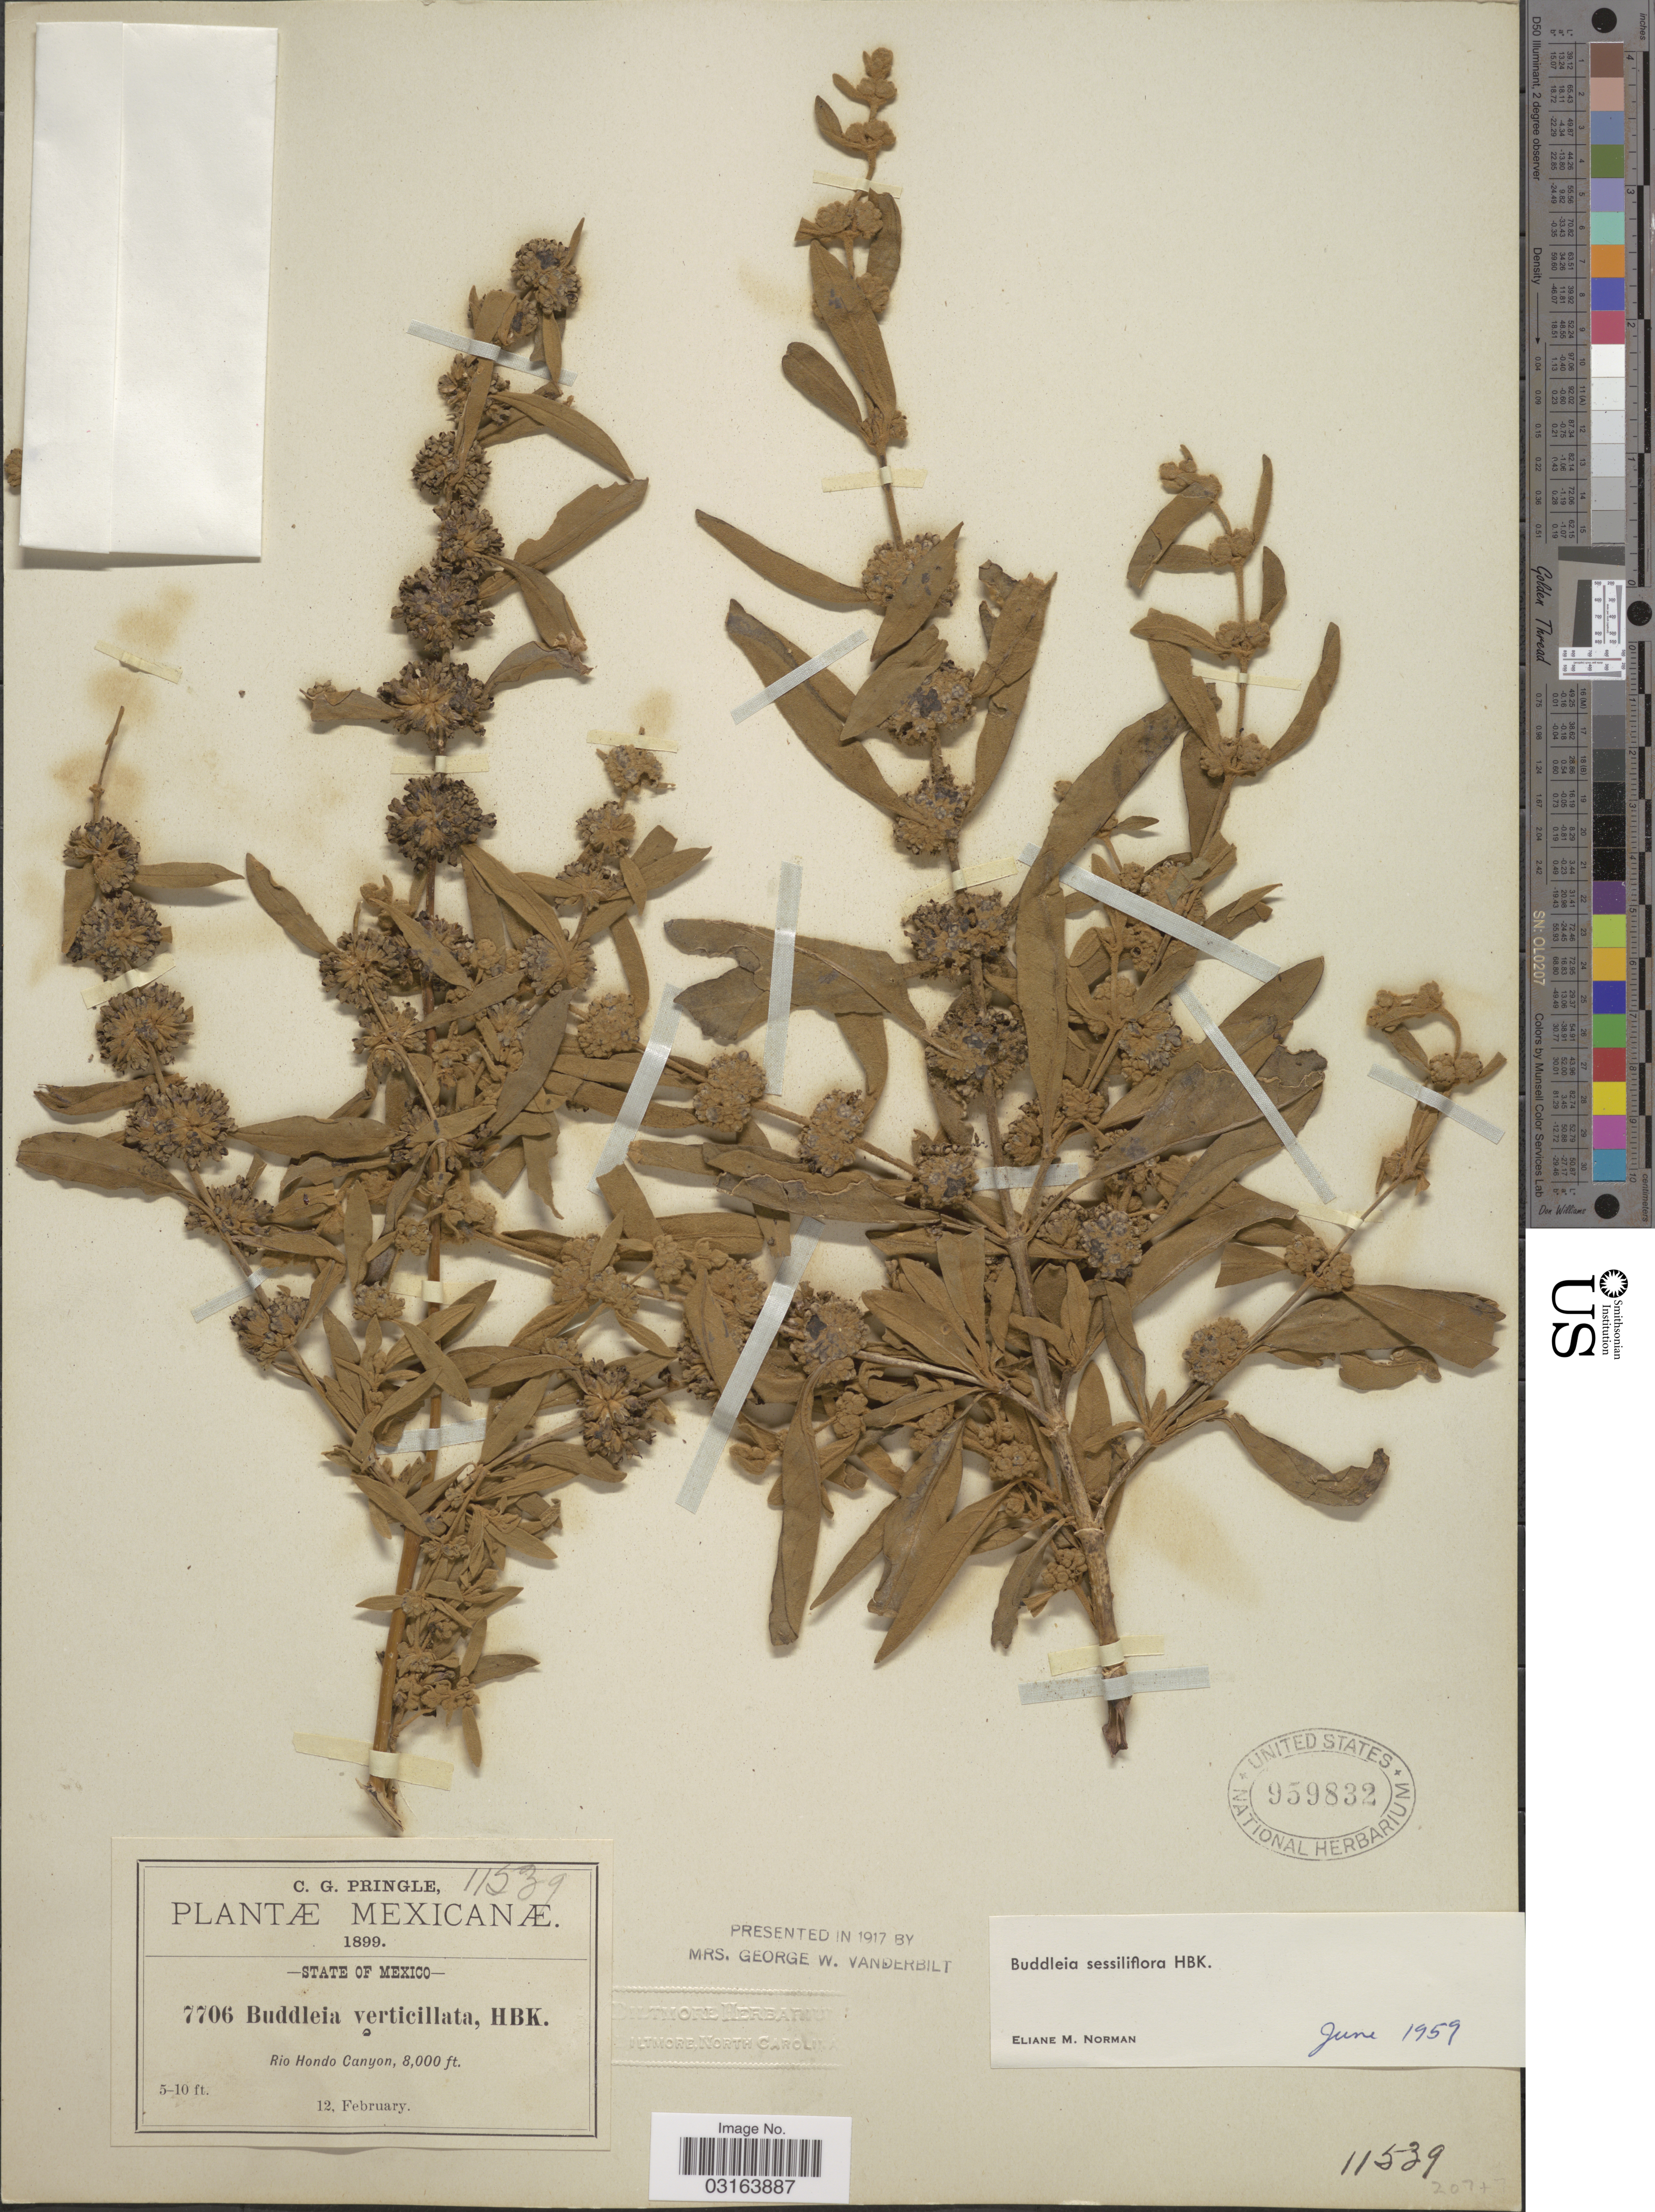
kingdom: Plantae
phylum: Tracheophyta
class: Magnoliopsida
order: Lamiales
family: Scrophulariaceae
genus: Buddleja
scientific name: Buddleja sessiliflora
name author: Kunth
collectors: C. G. Pringle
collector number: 7706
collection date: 1899-02-12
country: Mexico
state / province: México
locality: Rio Hondo Canyon.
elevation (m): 2438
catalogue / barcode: US 959832